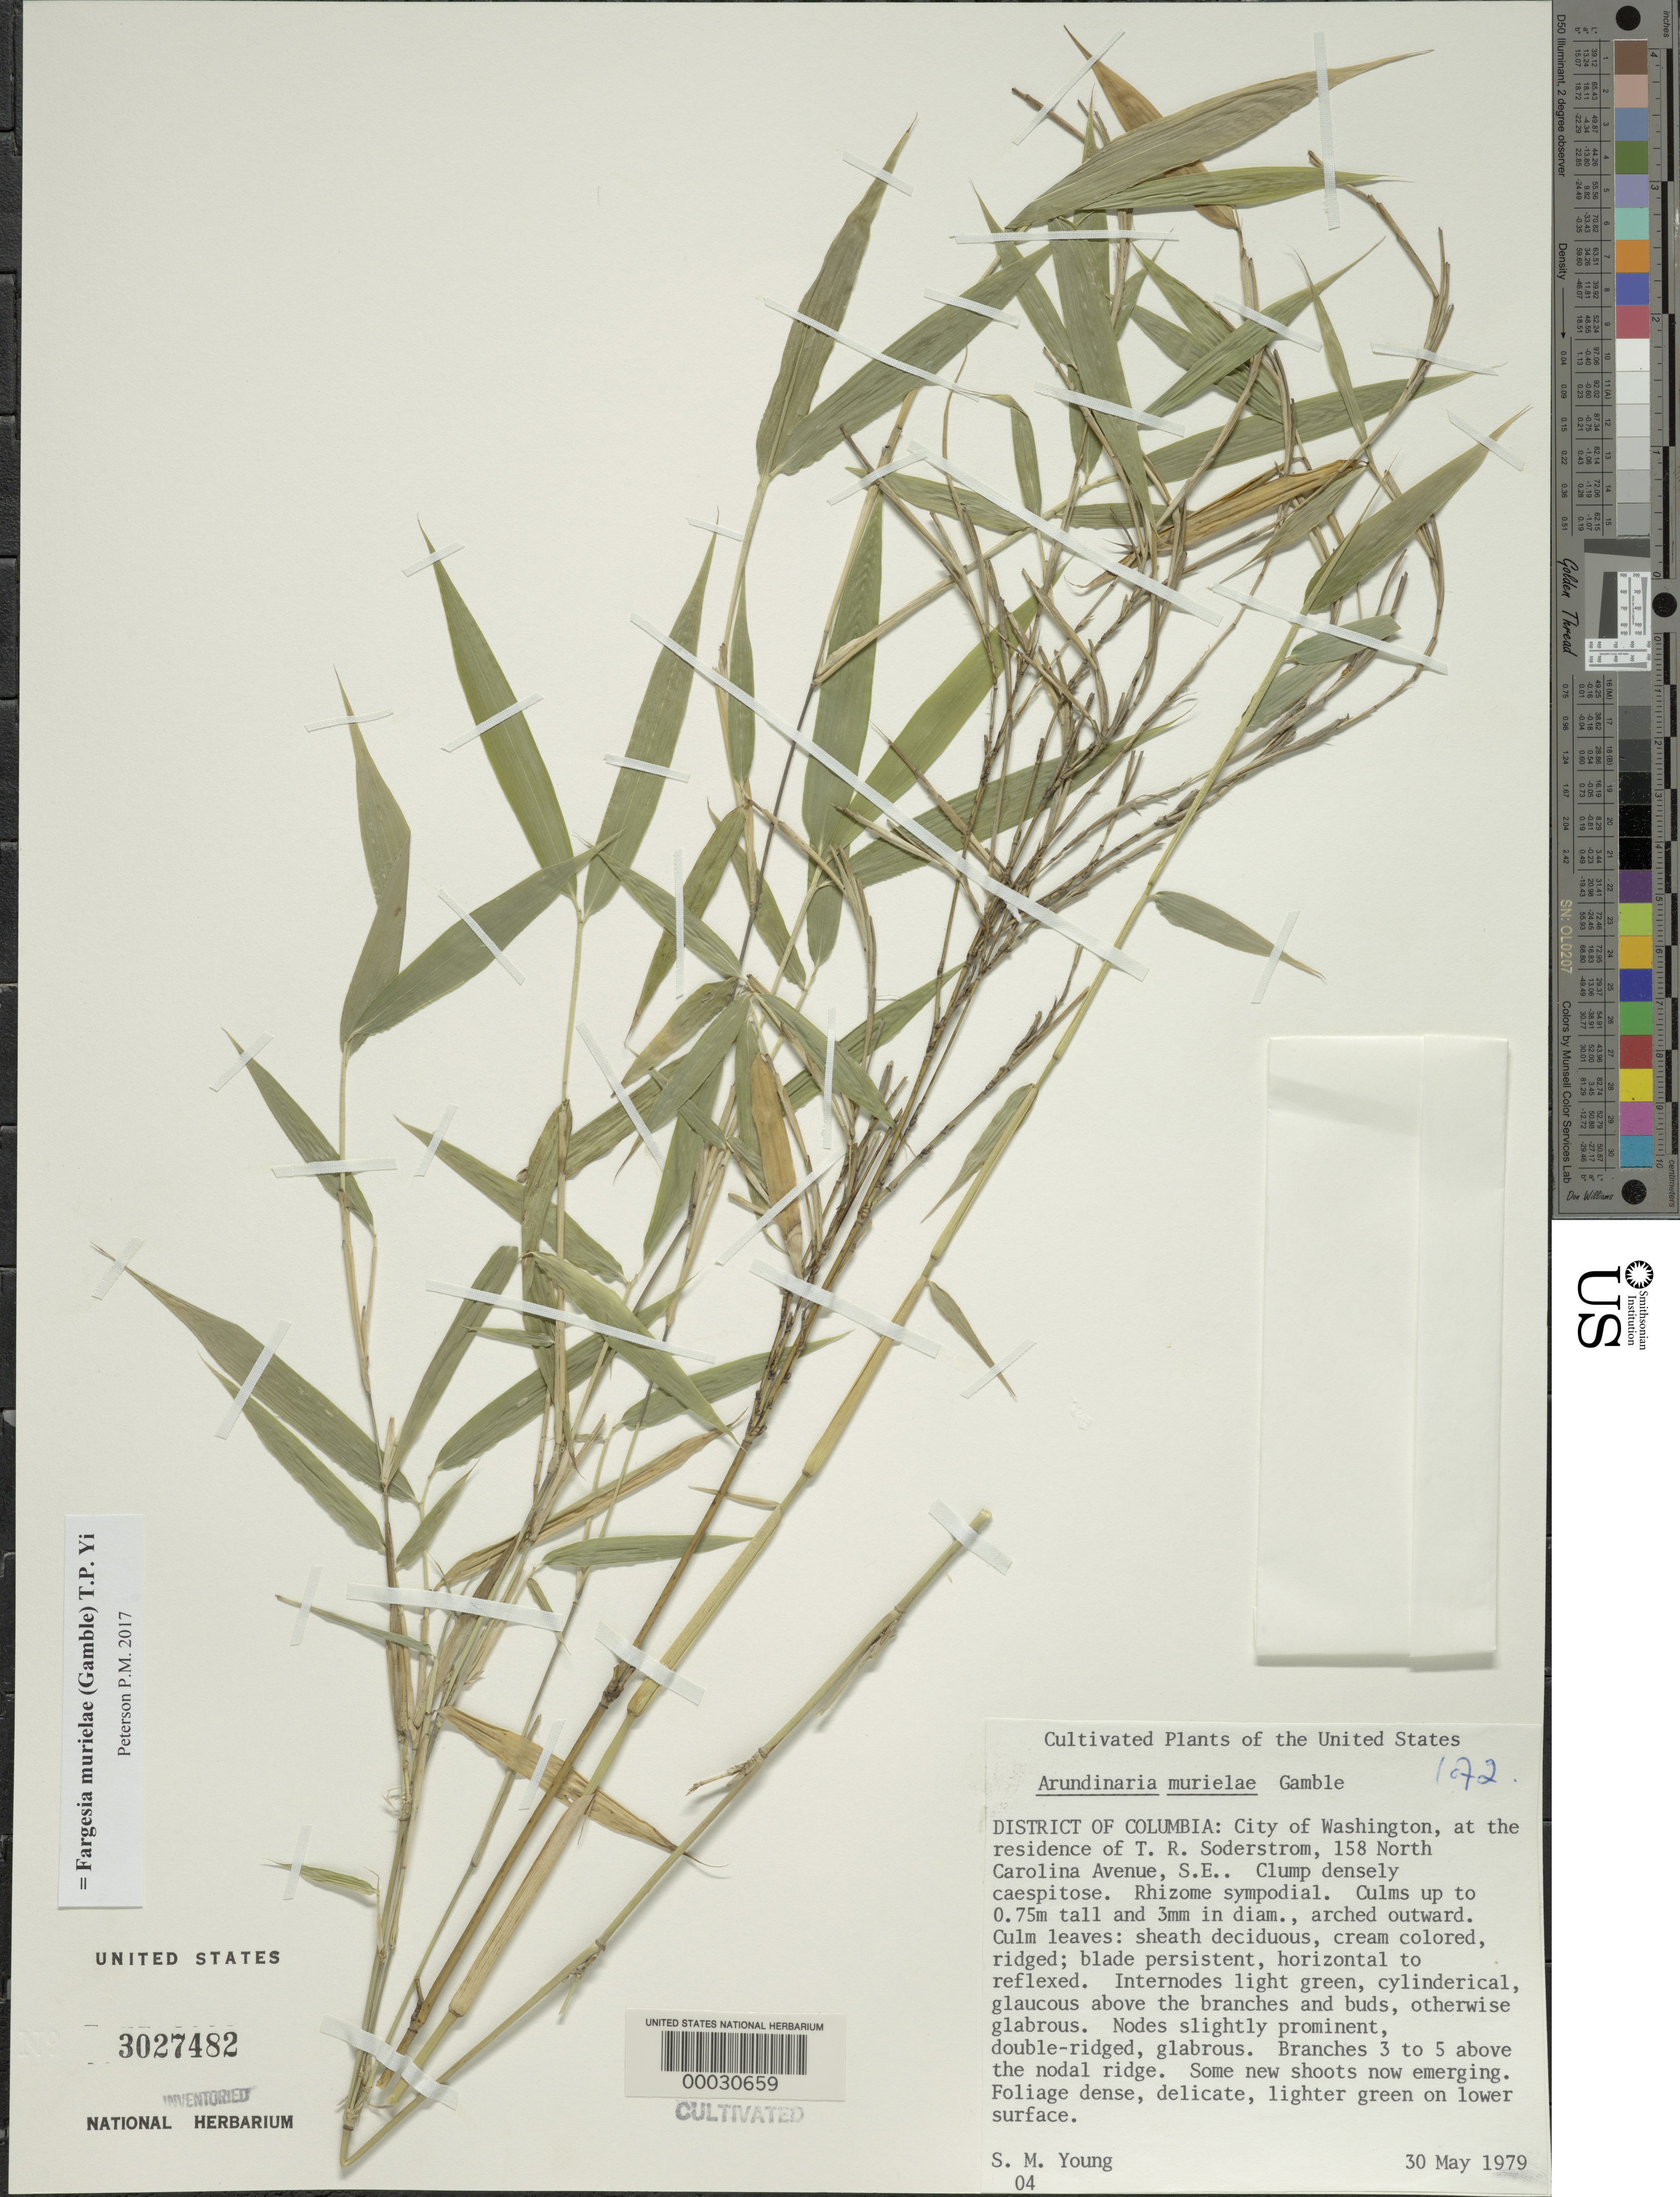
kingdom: Plantae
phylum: Tracheophyta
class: Liliopsida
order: Poales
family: Poaceae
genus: Fargesia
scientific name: Fargesia murielae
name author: (Gamble) T.P. Yi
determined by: Poaceae Reorganization Project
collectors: S. Young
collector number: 4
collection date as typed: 30 May 1979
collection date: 1979-05-30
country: United States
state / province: District of Columbia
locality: Washington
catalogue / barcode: US 3027482